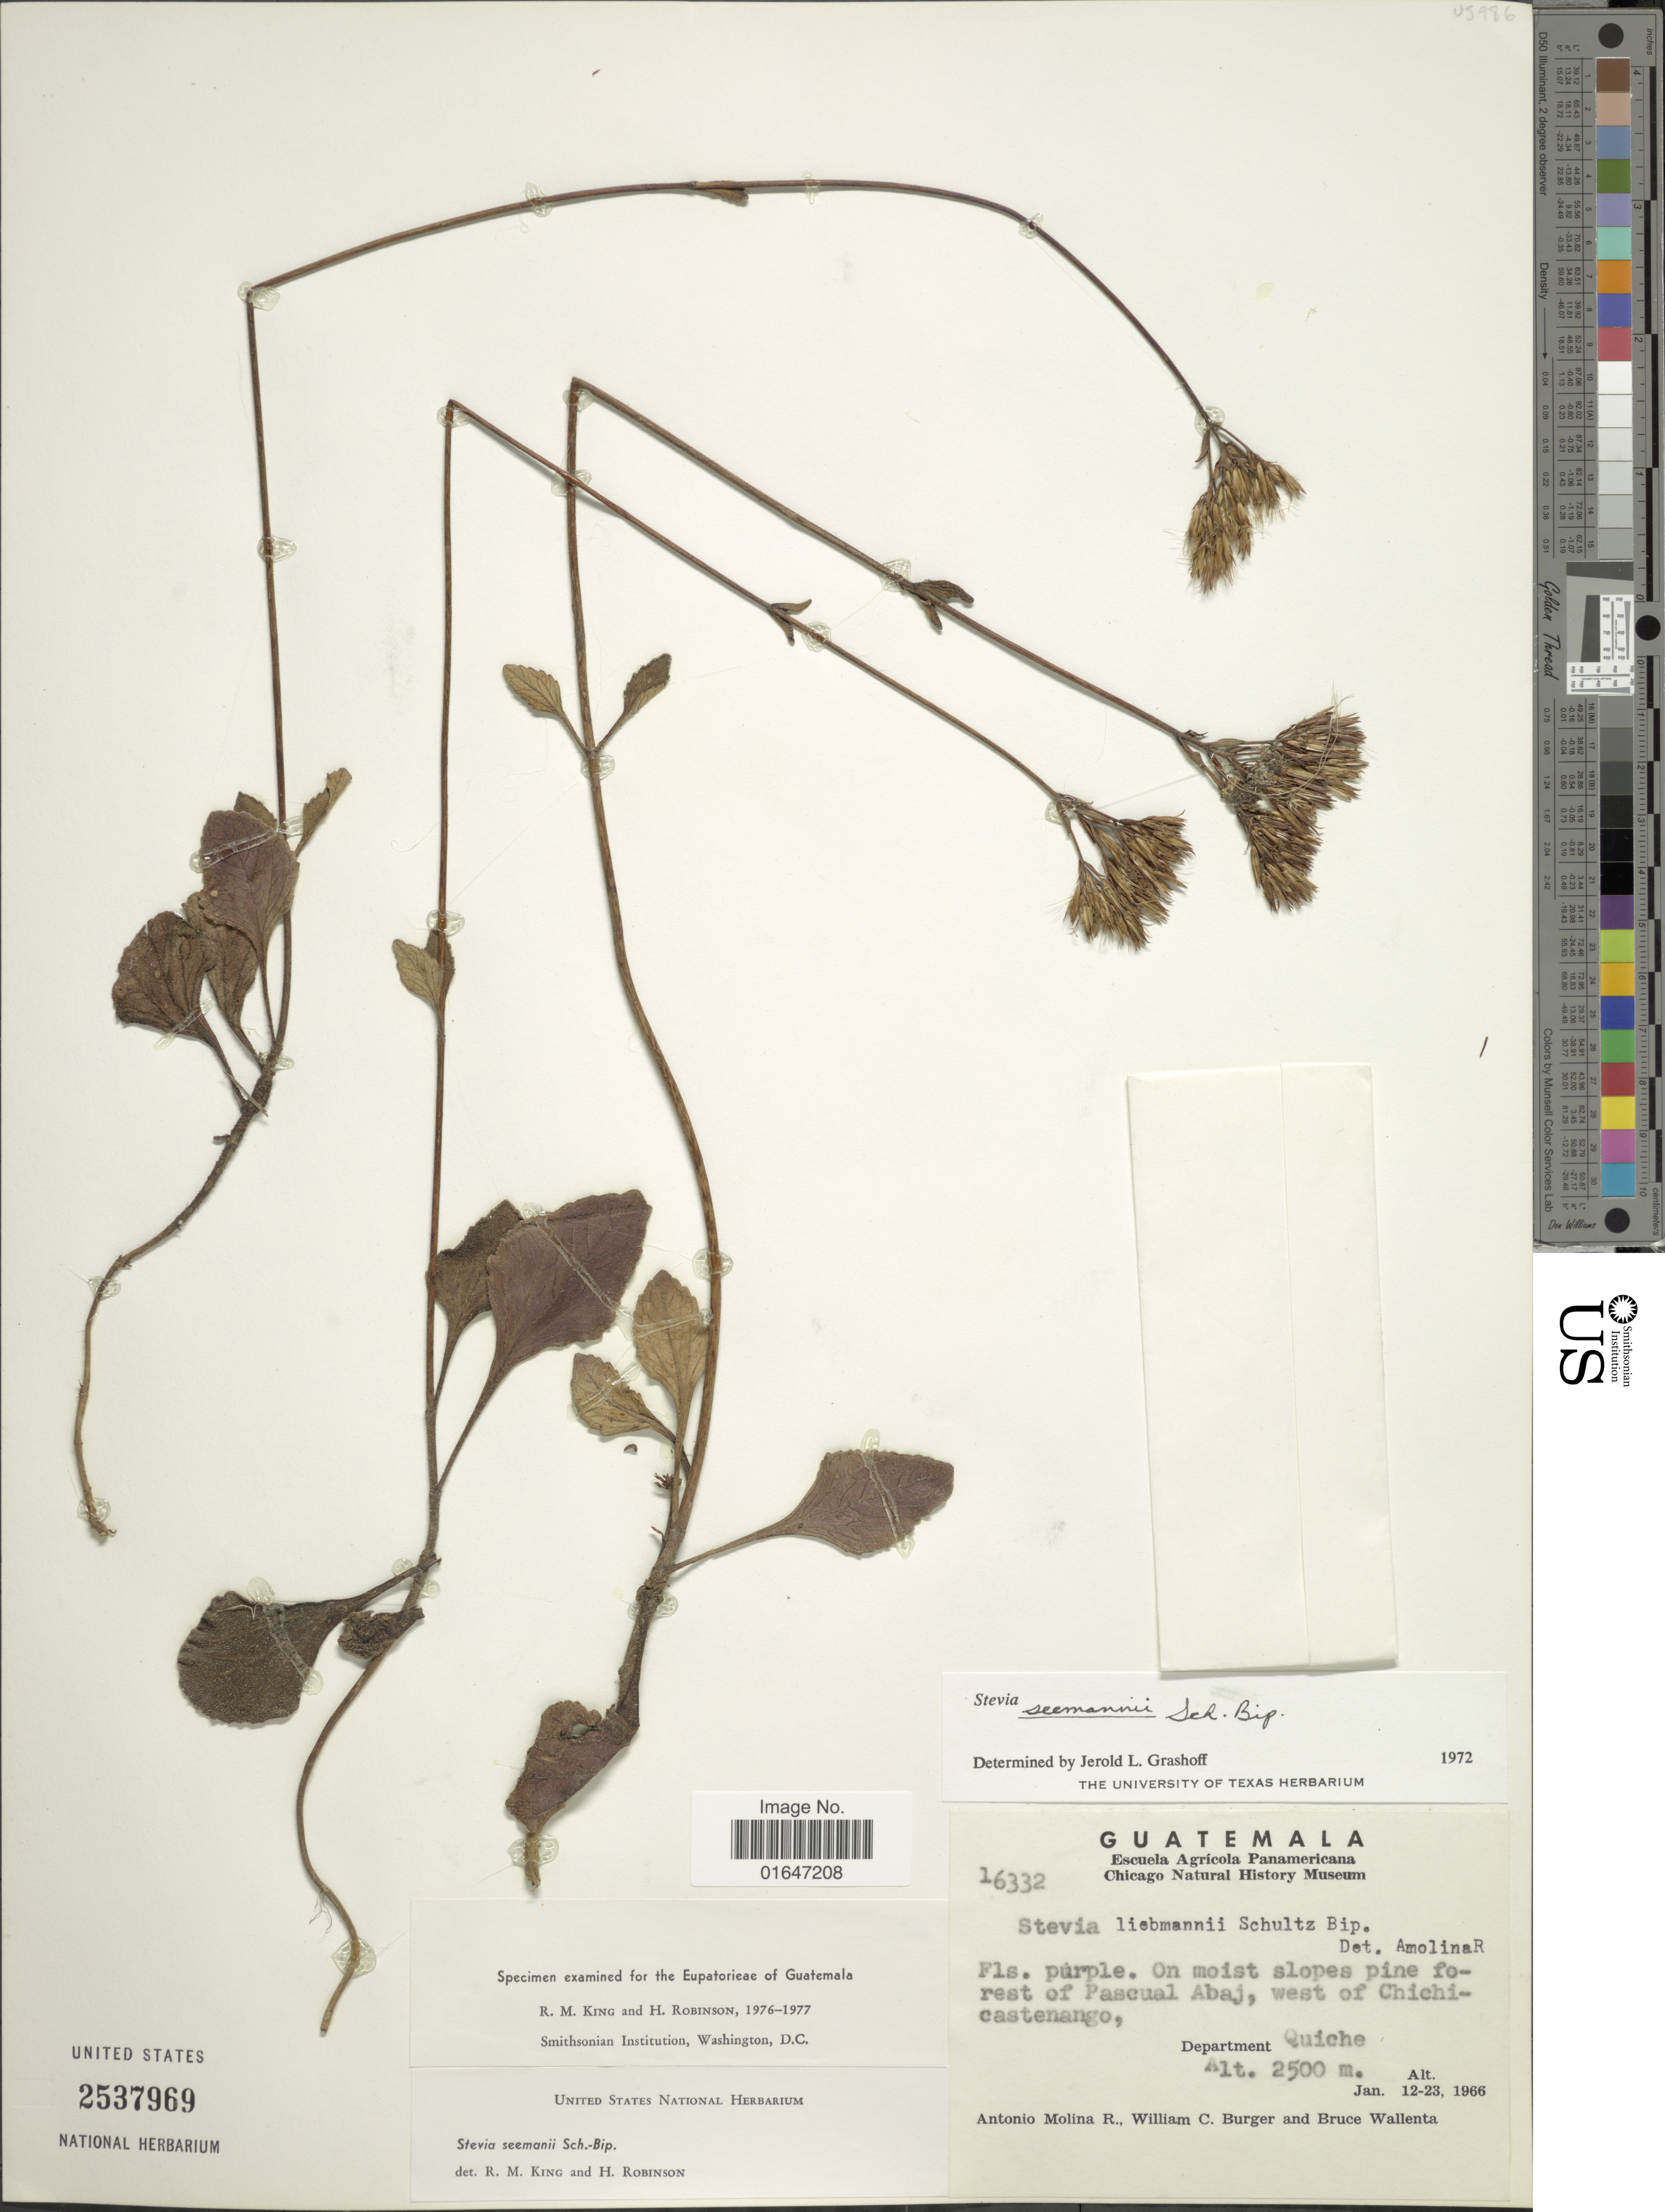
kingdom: Plantae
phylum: Tracheophyta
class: Magnoliopsida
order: Asterales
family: Asteraceae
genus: Stevia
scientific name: Stevia seemannii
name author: Sch. Bip. in Seem.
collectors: A. Molina R., W. Burger & B. Wallenta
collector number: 16332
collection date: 1966-01-12/1966-01-23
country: Guatemala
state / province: El Quiché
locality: On moist slopes pine forest of Pascual Abaj, west of Chichicastenango, Depratement Quiche.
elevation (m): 2500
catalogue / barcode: US 2537969